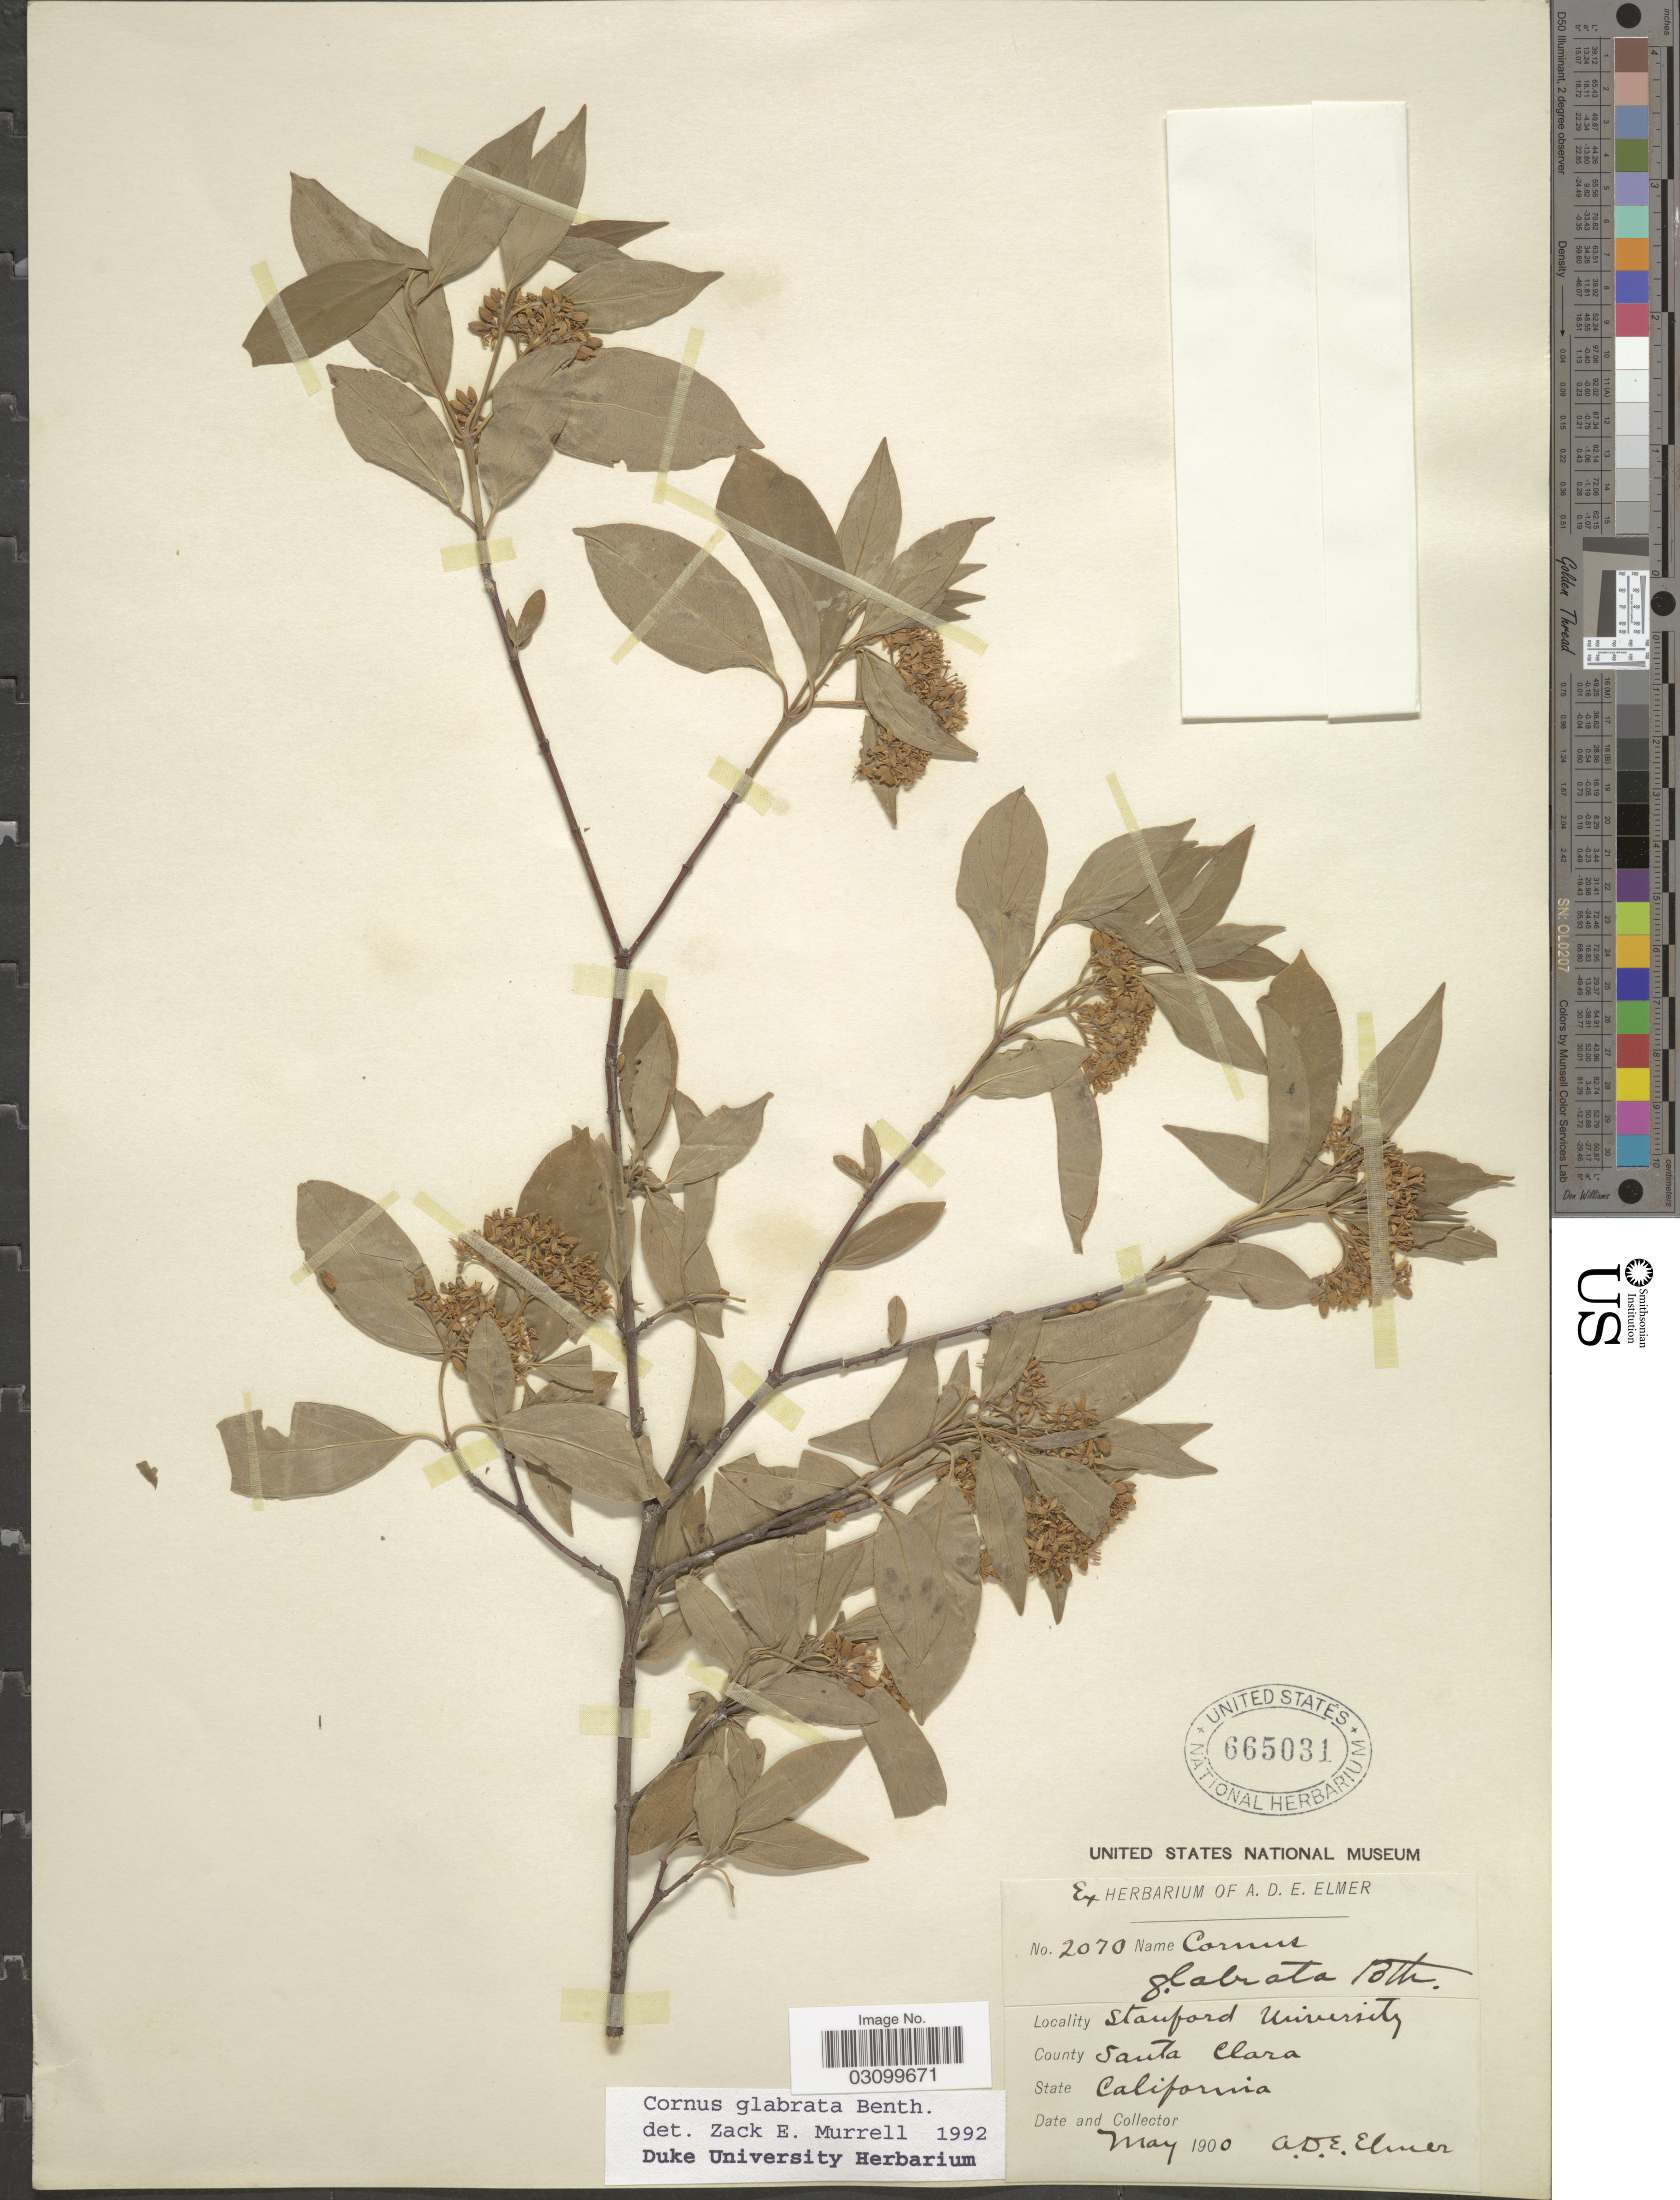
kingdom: Plantae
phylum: Tracheophyta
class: Magnoliopsida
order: Cornales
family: Cornaceae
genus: Cornus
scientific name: Cornus glabrata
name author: Benth.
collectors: A. D. E. Elmer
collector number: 2070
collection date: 1900-05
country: United States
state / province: California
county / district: Santa Clara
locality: Stanford University. County Santa Clara.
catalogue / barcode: US 665031